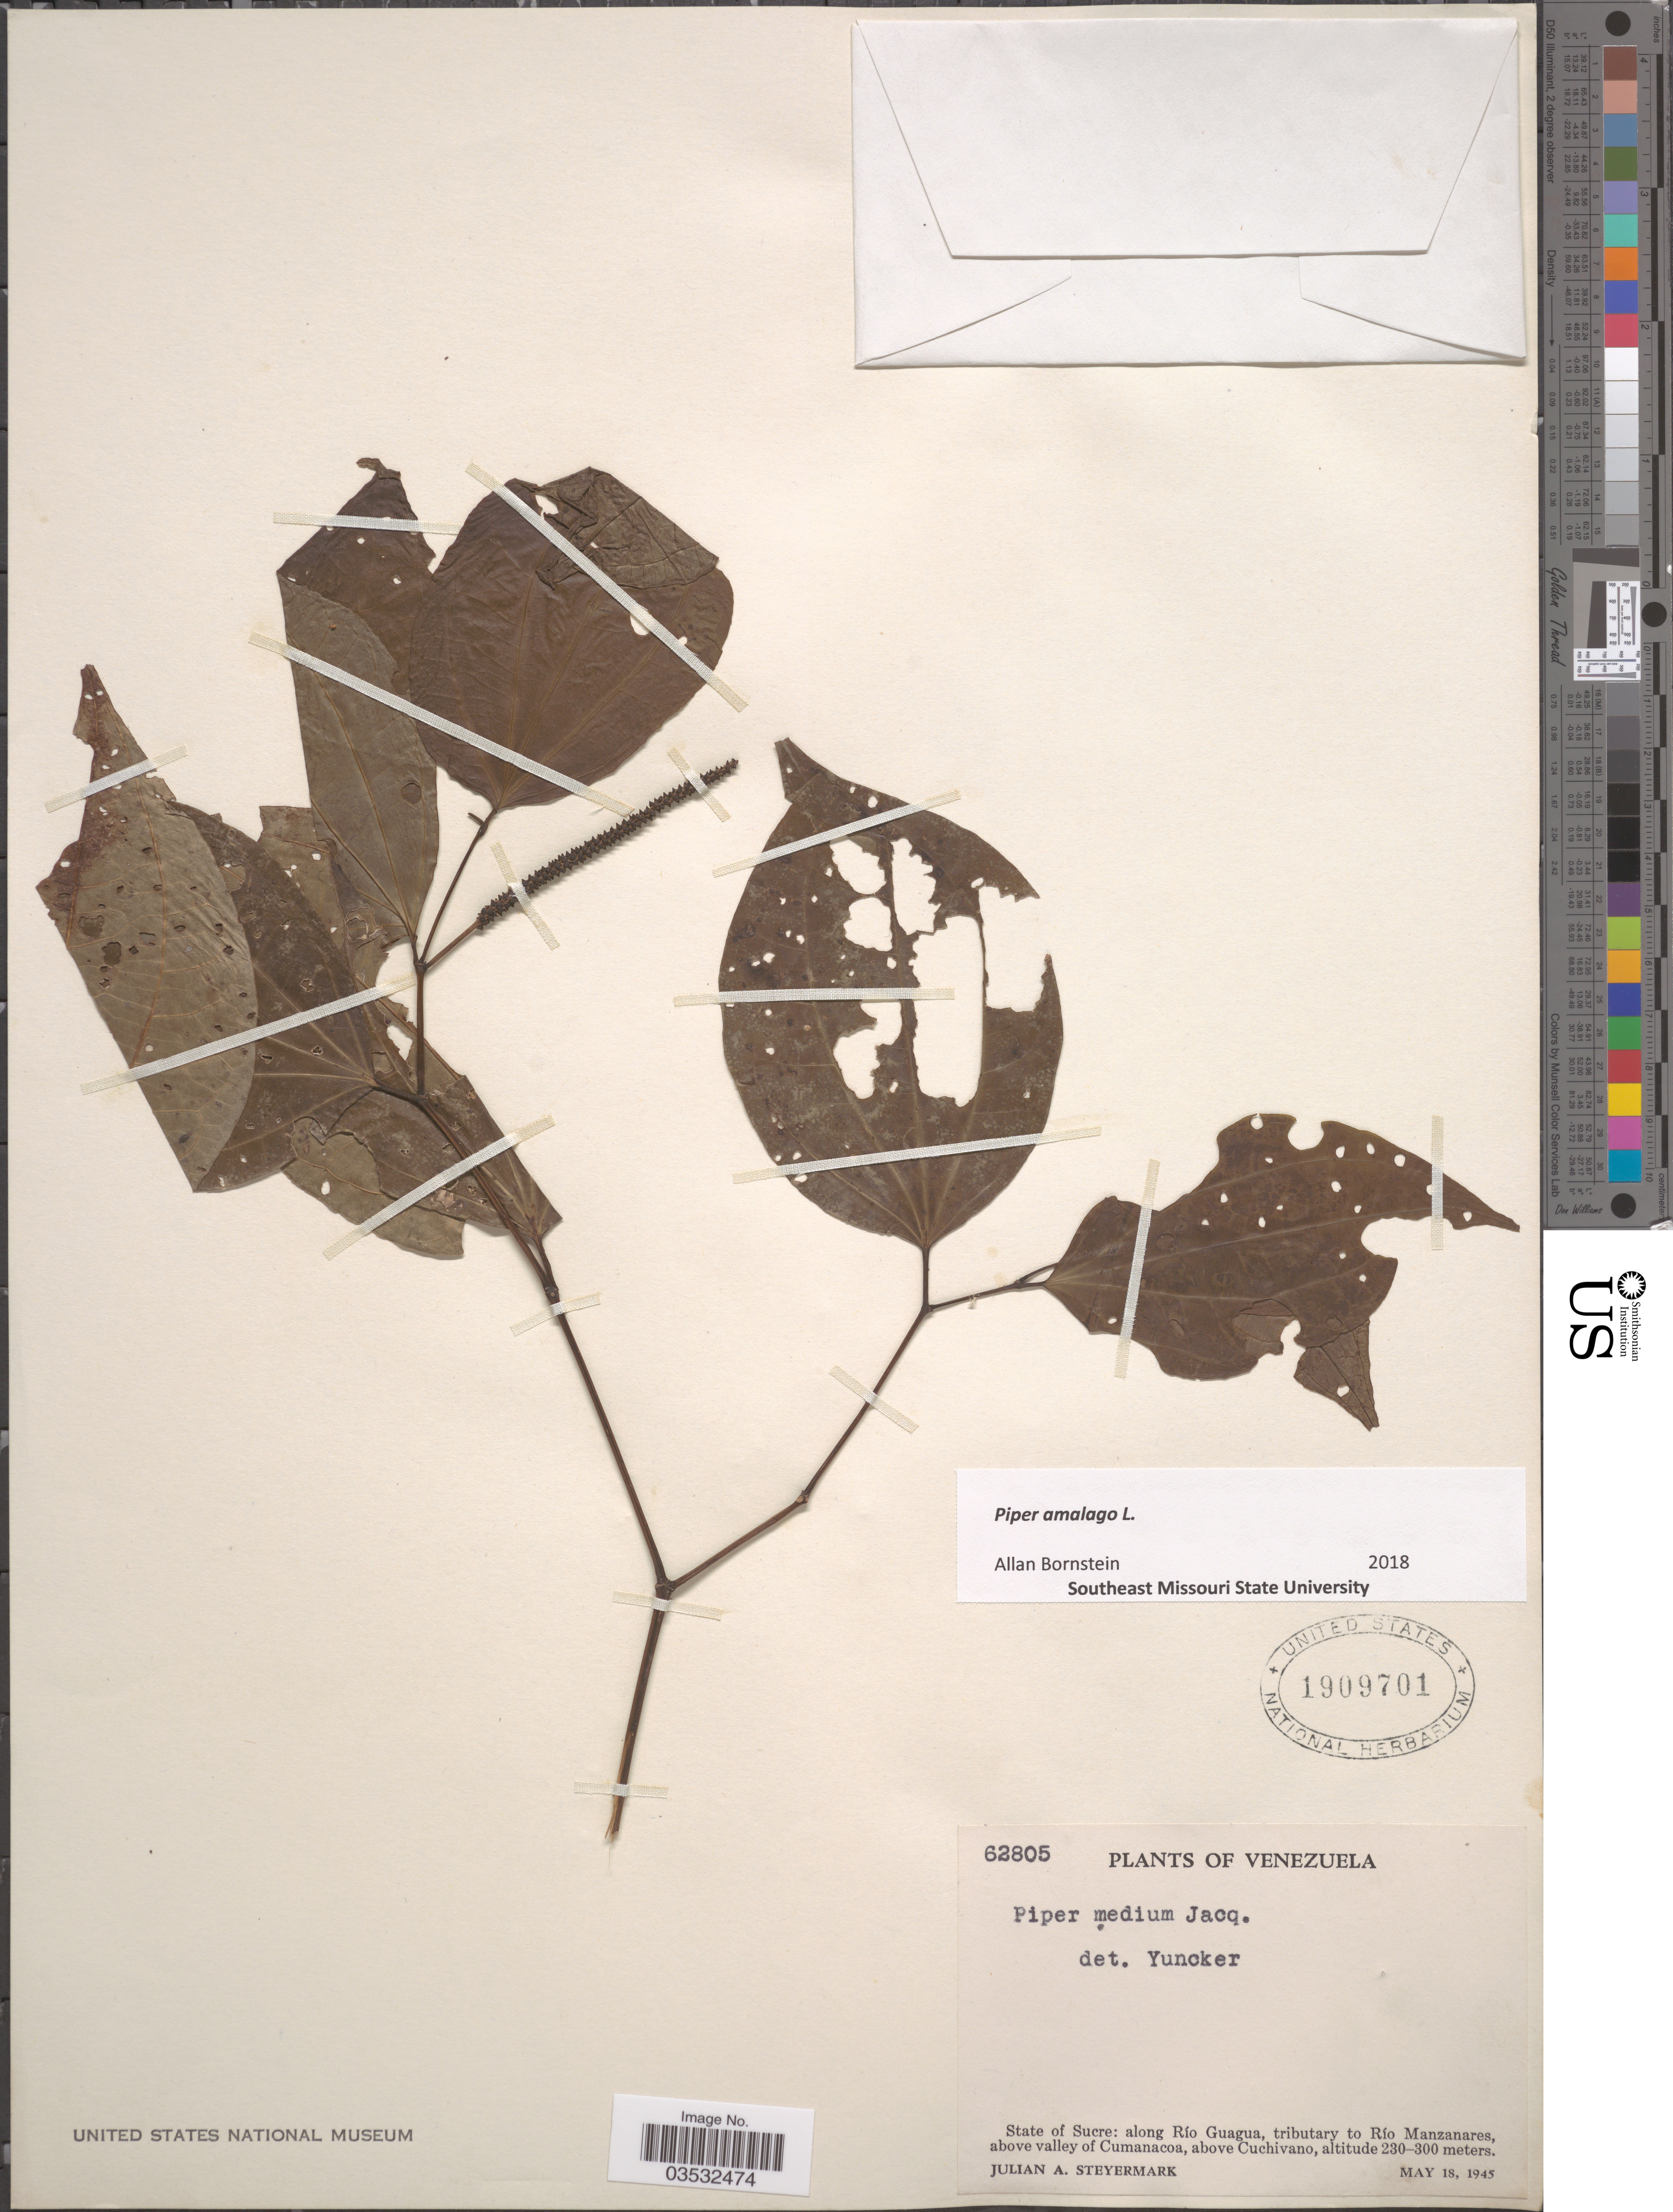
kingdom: Plantae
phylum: Tracheophyta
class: Magnoliopsida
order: Piperales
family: Piperaceae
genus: Piper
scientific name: Piper amalago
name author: L.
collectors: J. Steyermark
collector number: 62805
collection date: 1945-05-18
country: Venezuela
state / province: Sucre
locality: Along Río Guagua, tributary to Río Manzanares, above valley of Cumanacoa, above Cuchivano.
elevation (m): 230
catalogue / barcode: US 1909701